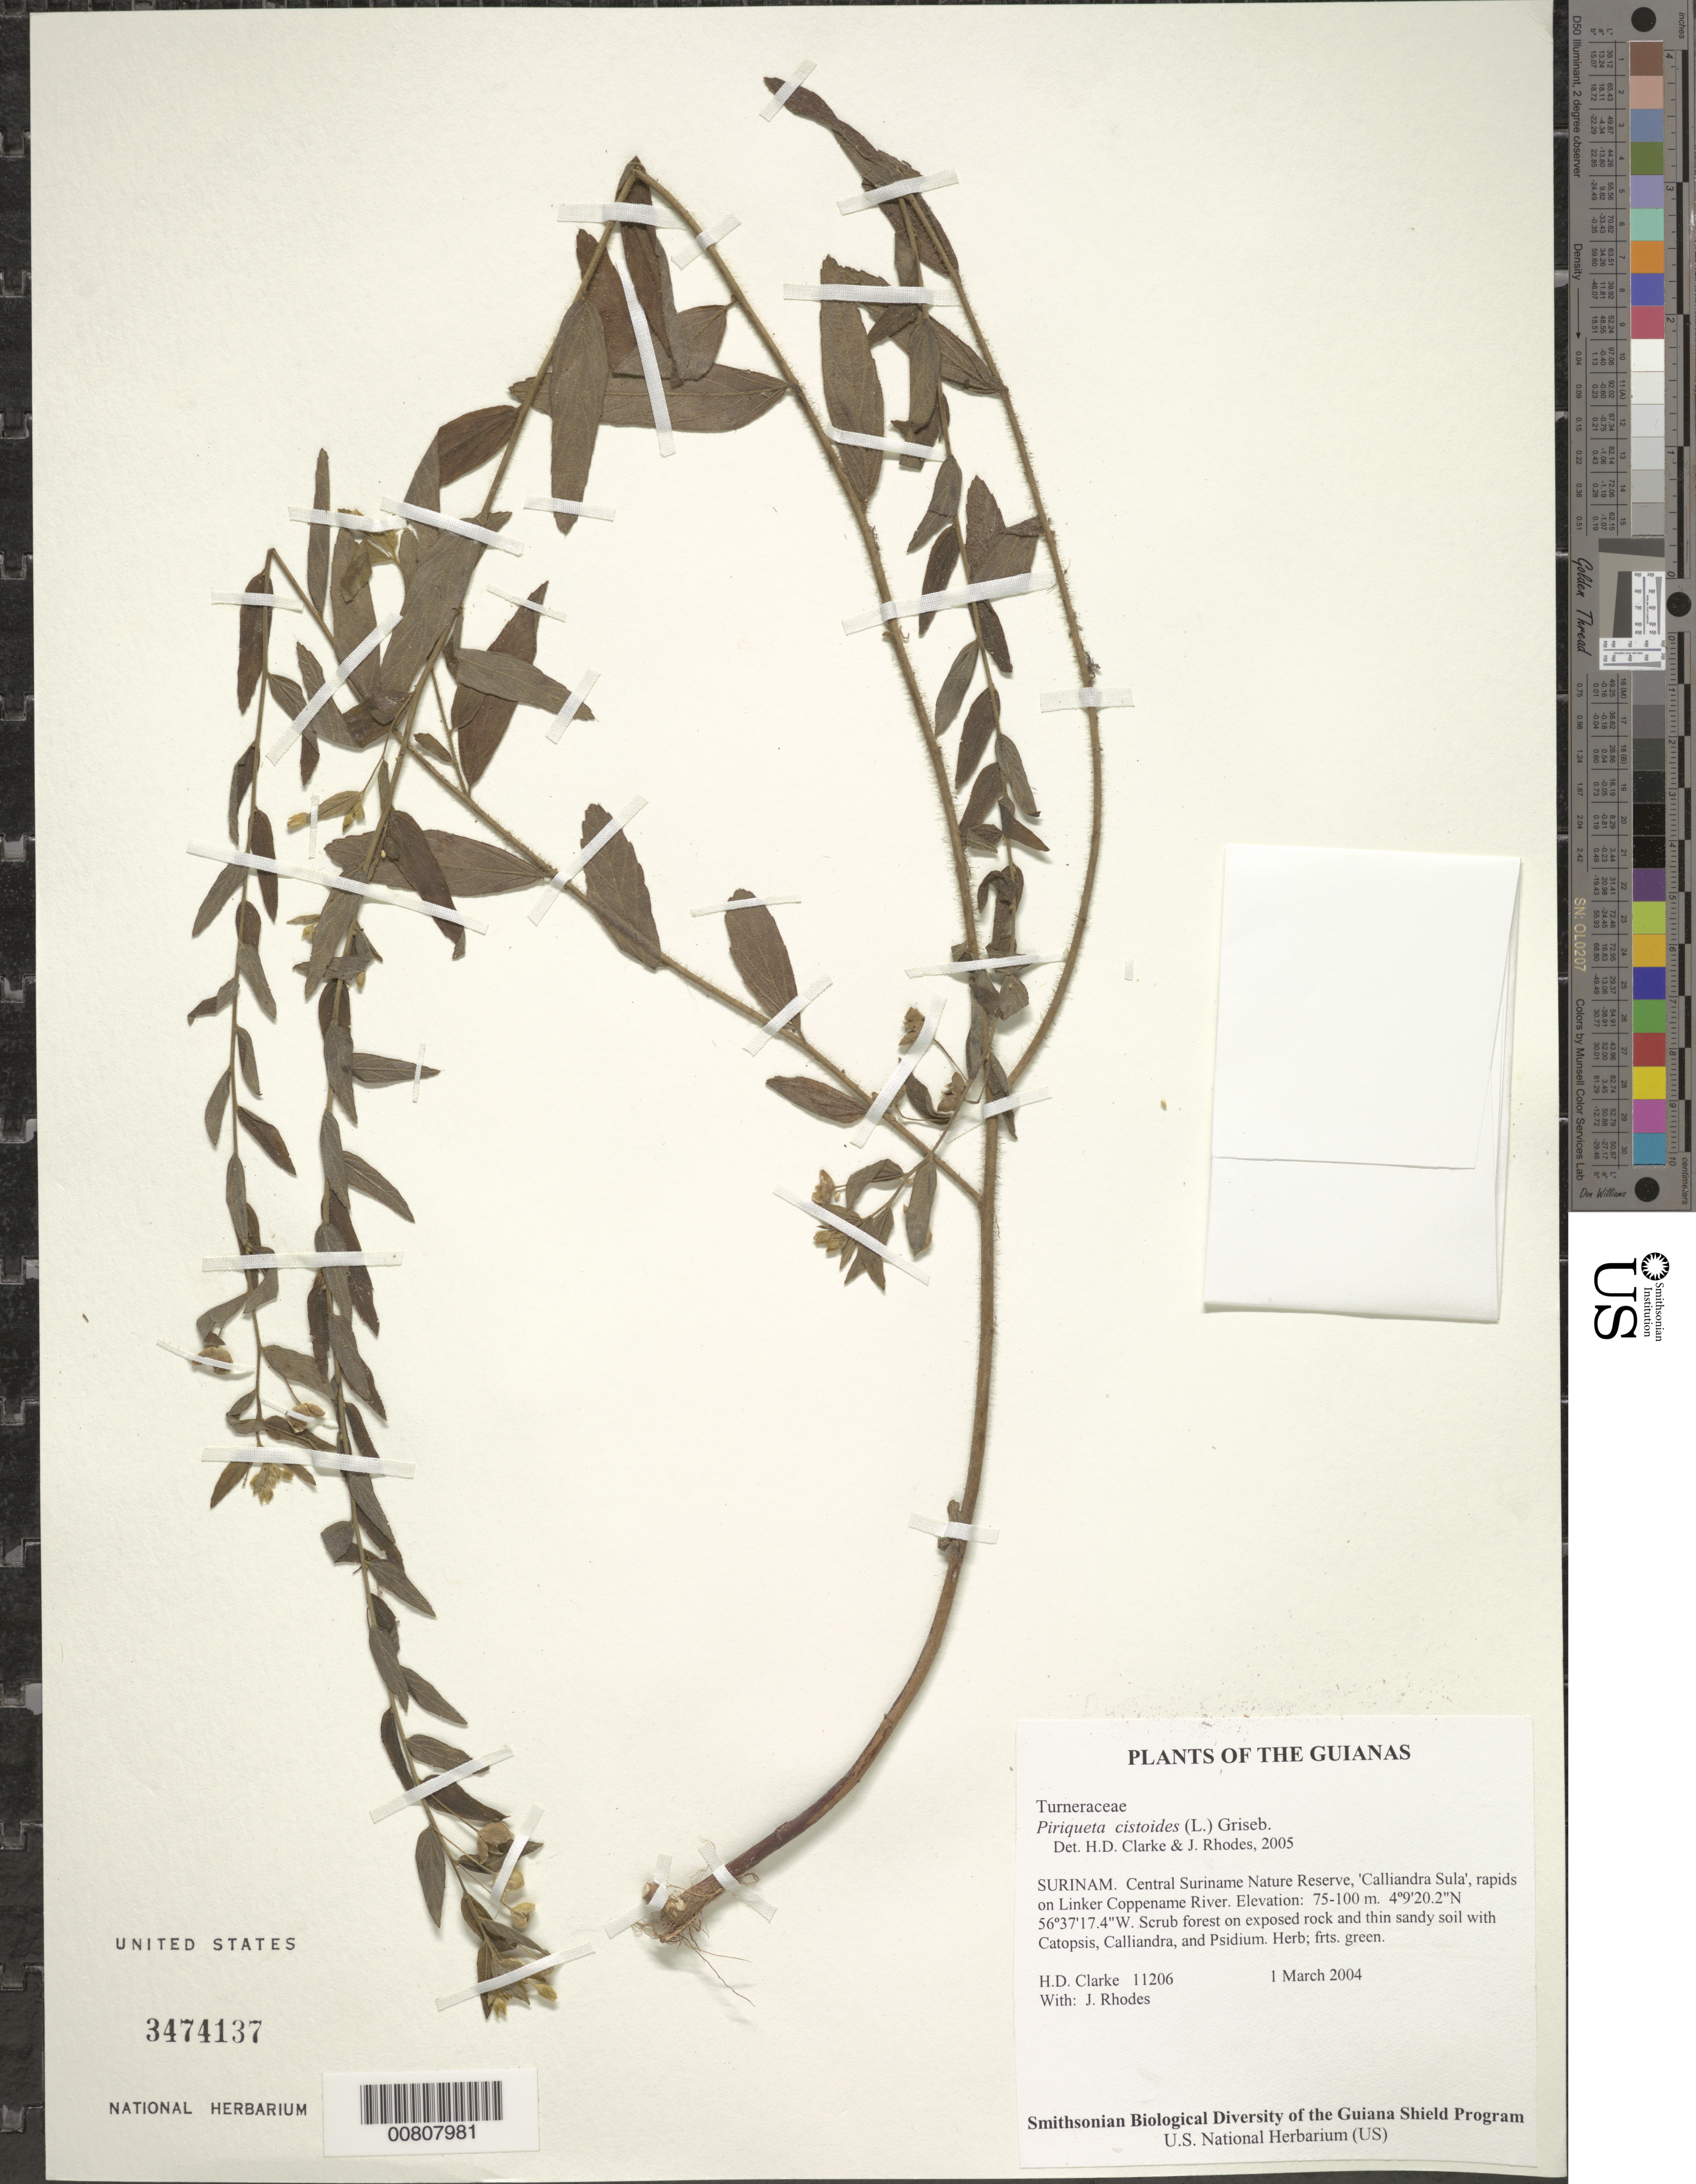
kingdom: Plantae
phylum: Tracheophyta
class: Magnoliopsida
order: Malpighiales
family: Turneraceae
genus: Piriqueta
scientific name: Piriqueta cistoides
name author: (L.) Griseb.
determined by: Clarke, H. D.; Rhodes, J.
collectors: H. D. Clarke & J. Rhodes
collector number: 11206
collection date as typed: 1 March 2004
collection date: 2004-03-01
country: Suriname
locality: Central Suriname Nature Reserve, 'Calliandra Sula', rapids on Linker Coppename River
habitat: Scrub forest on exposed rock and thin sandy soil with Catopsis, Calliandra, and Psidium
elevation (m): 75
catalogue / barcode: US 3474137